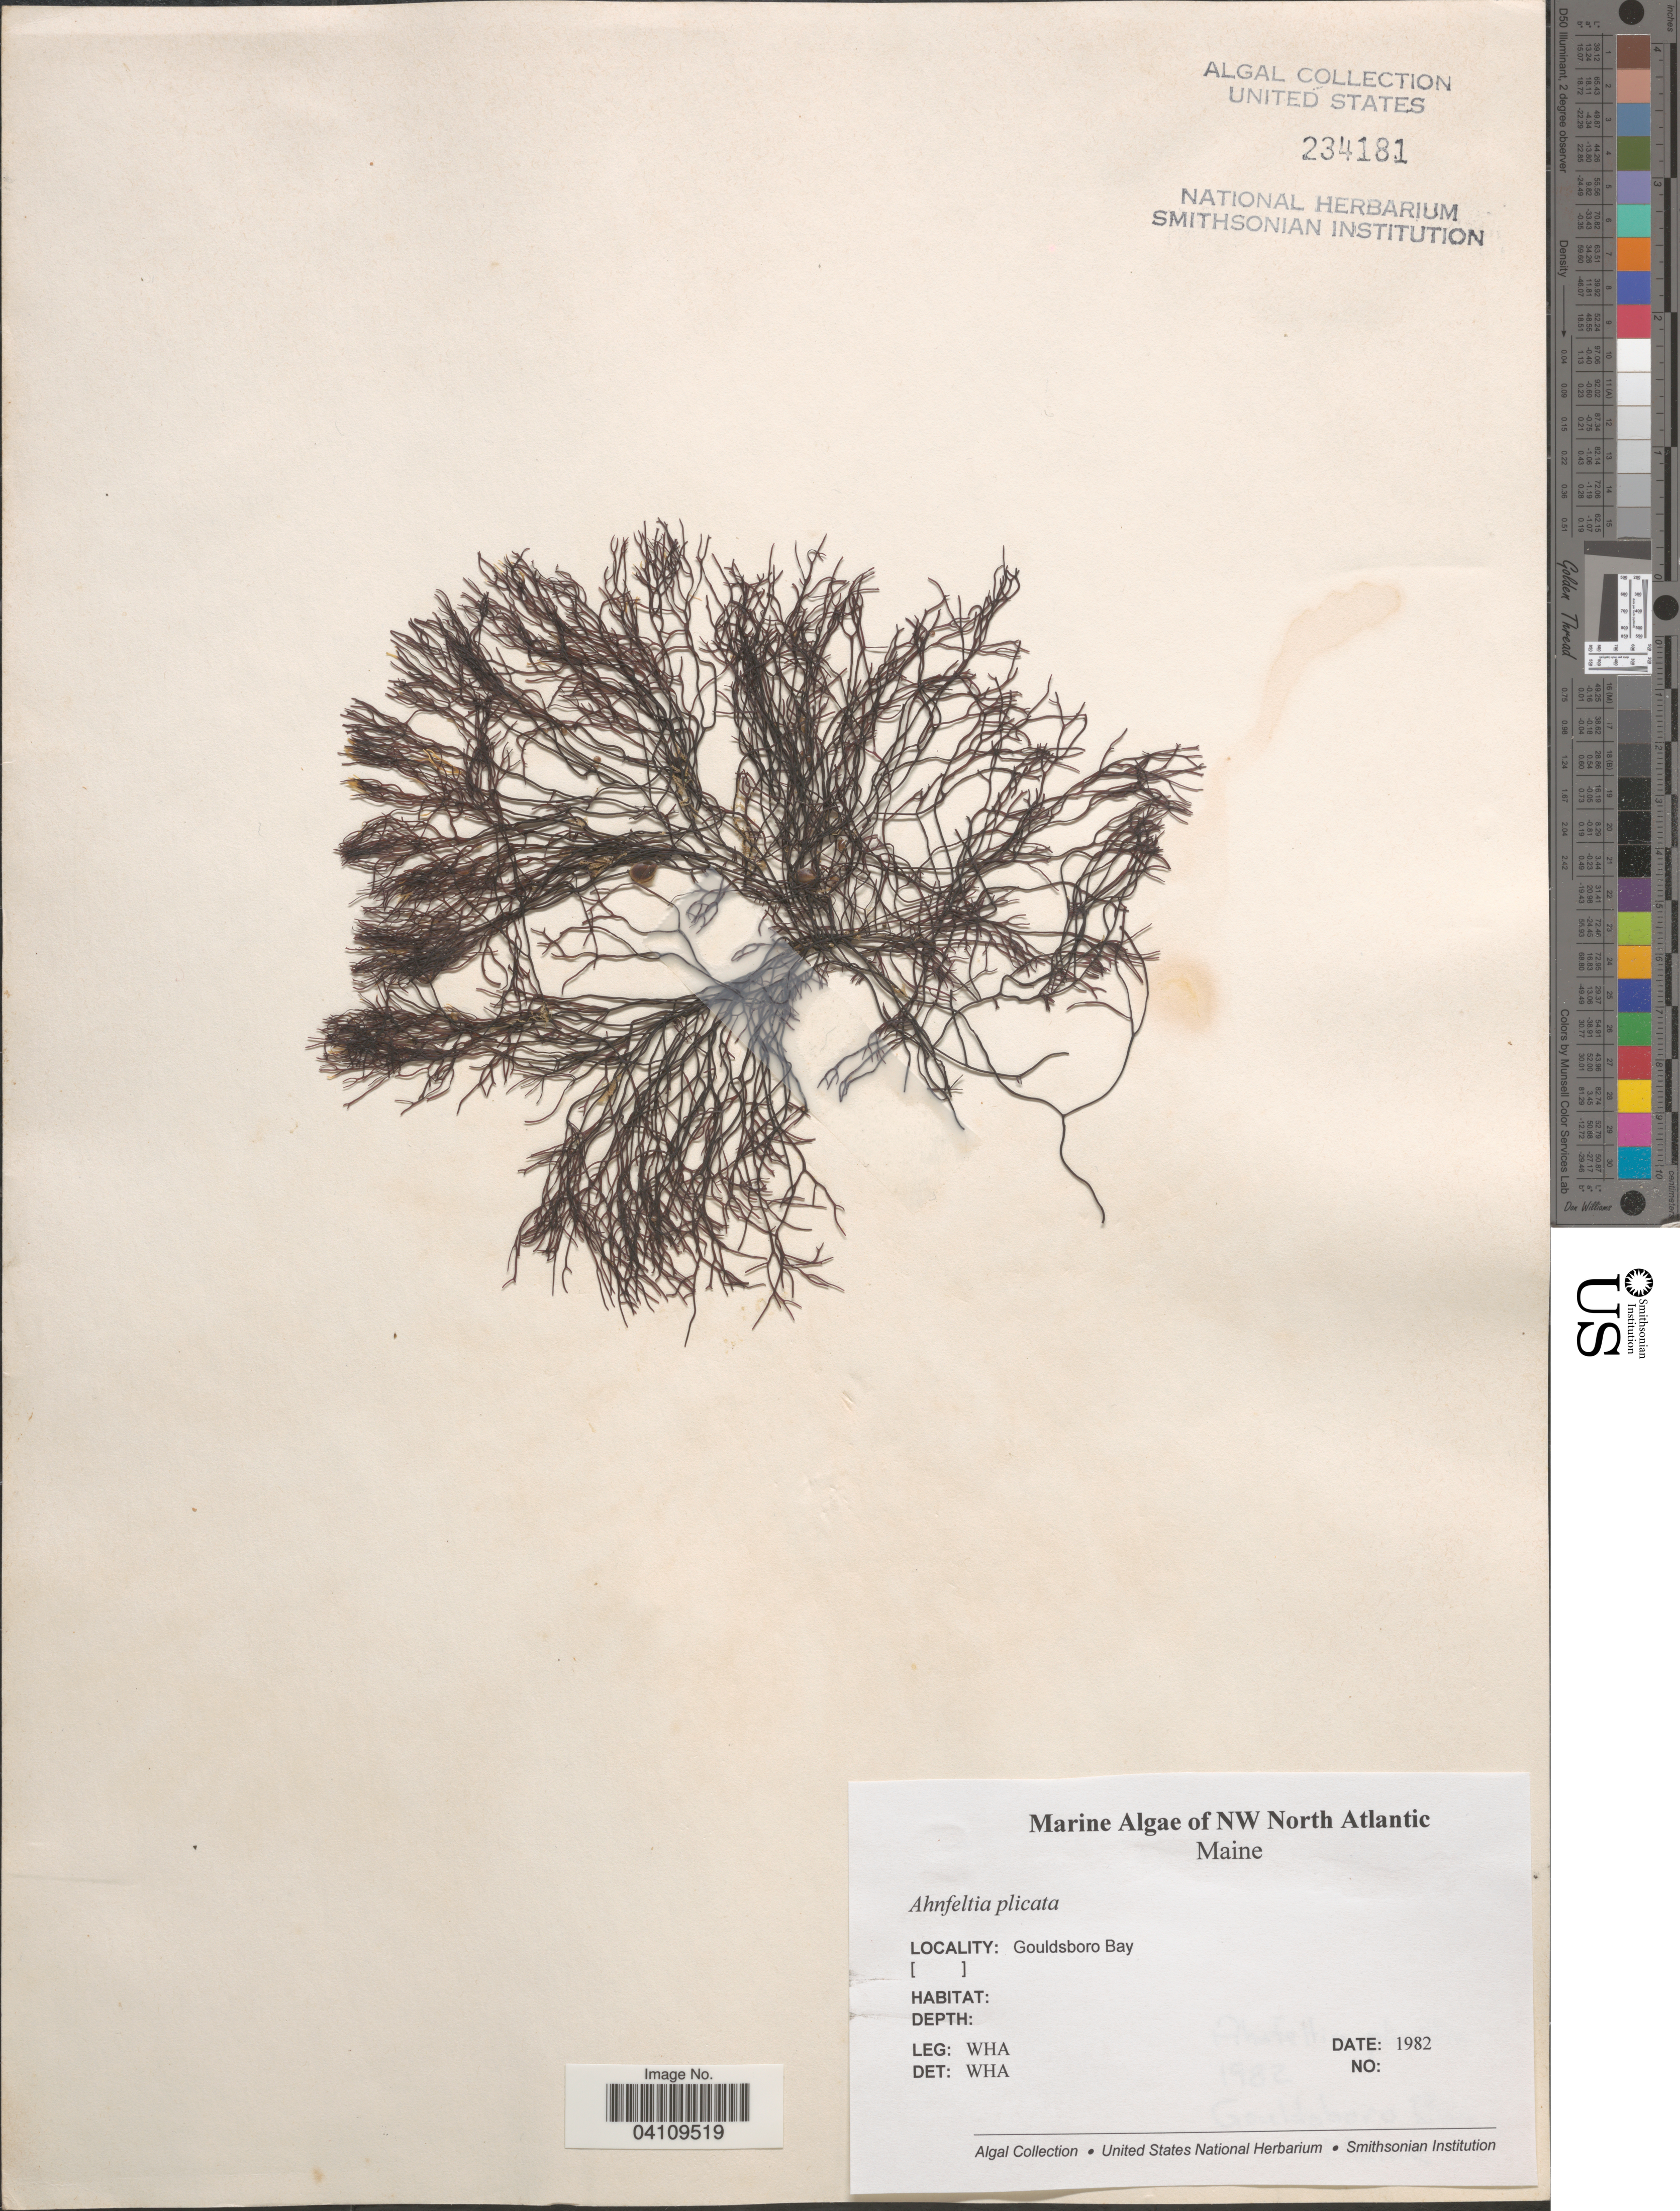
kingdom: Plantae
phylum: Rhodophyta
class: Florideophyceae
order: Ahnfeltiales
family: Ahnfeltiaceae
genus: Ahnfeltia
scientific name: Ahnfeltia plicata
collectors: W. H. Adey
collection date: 1982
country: United States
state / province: Maine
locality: NW North Atlantic. Gouldsboro Bay.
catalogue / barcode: US 234181